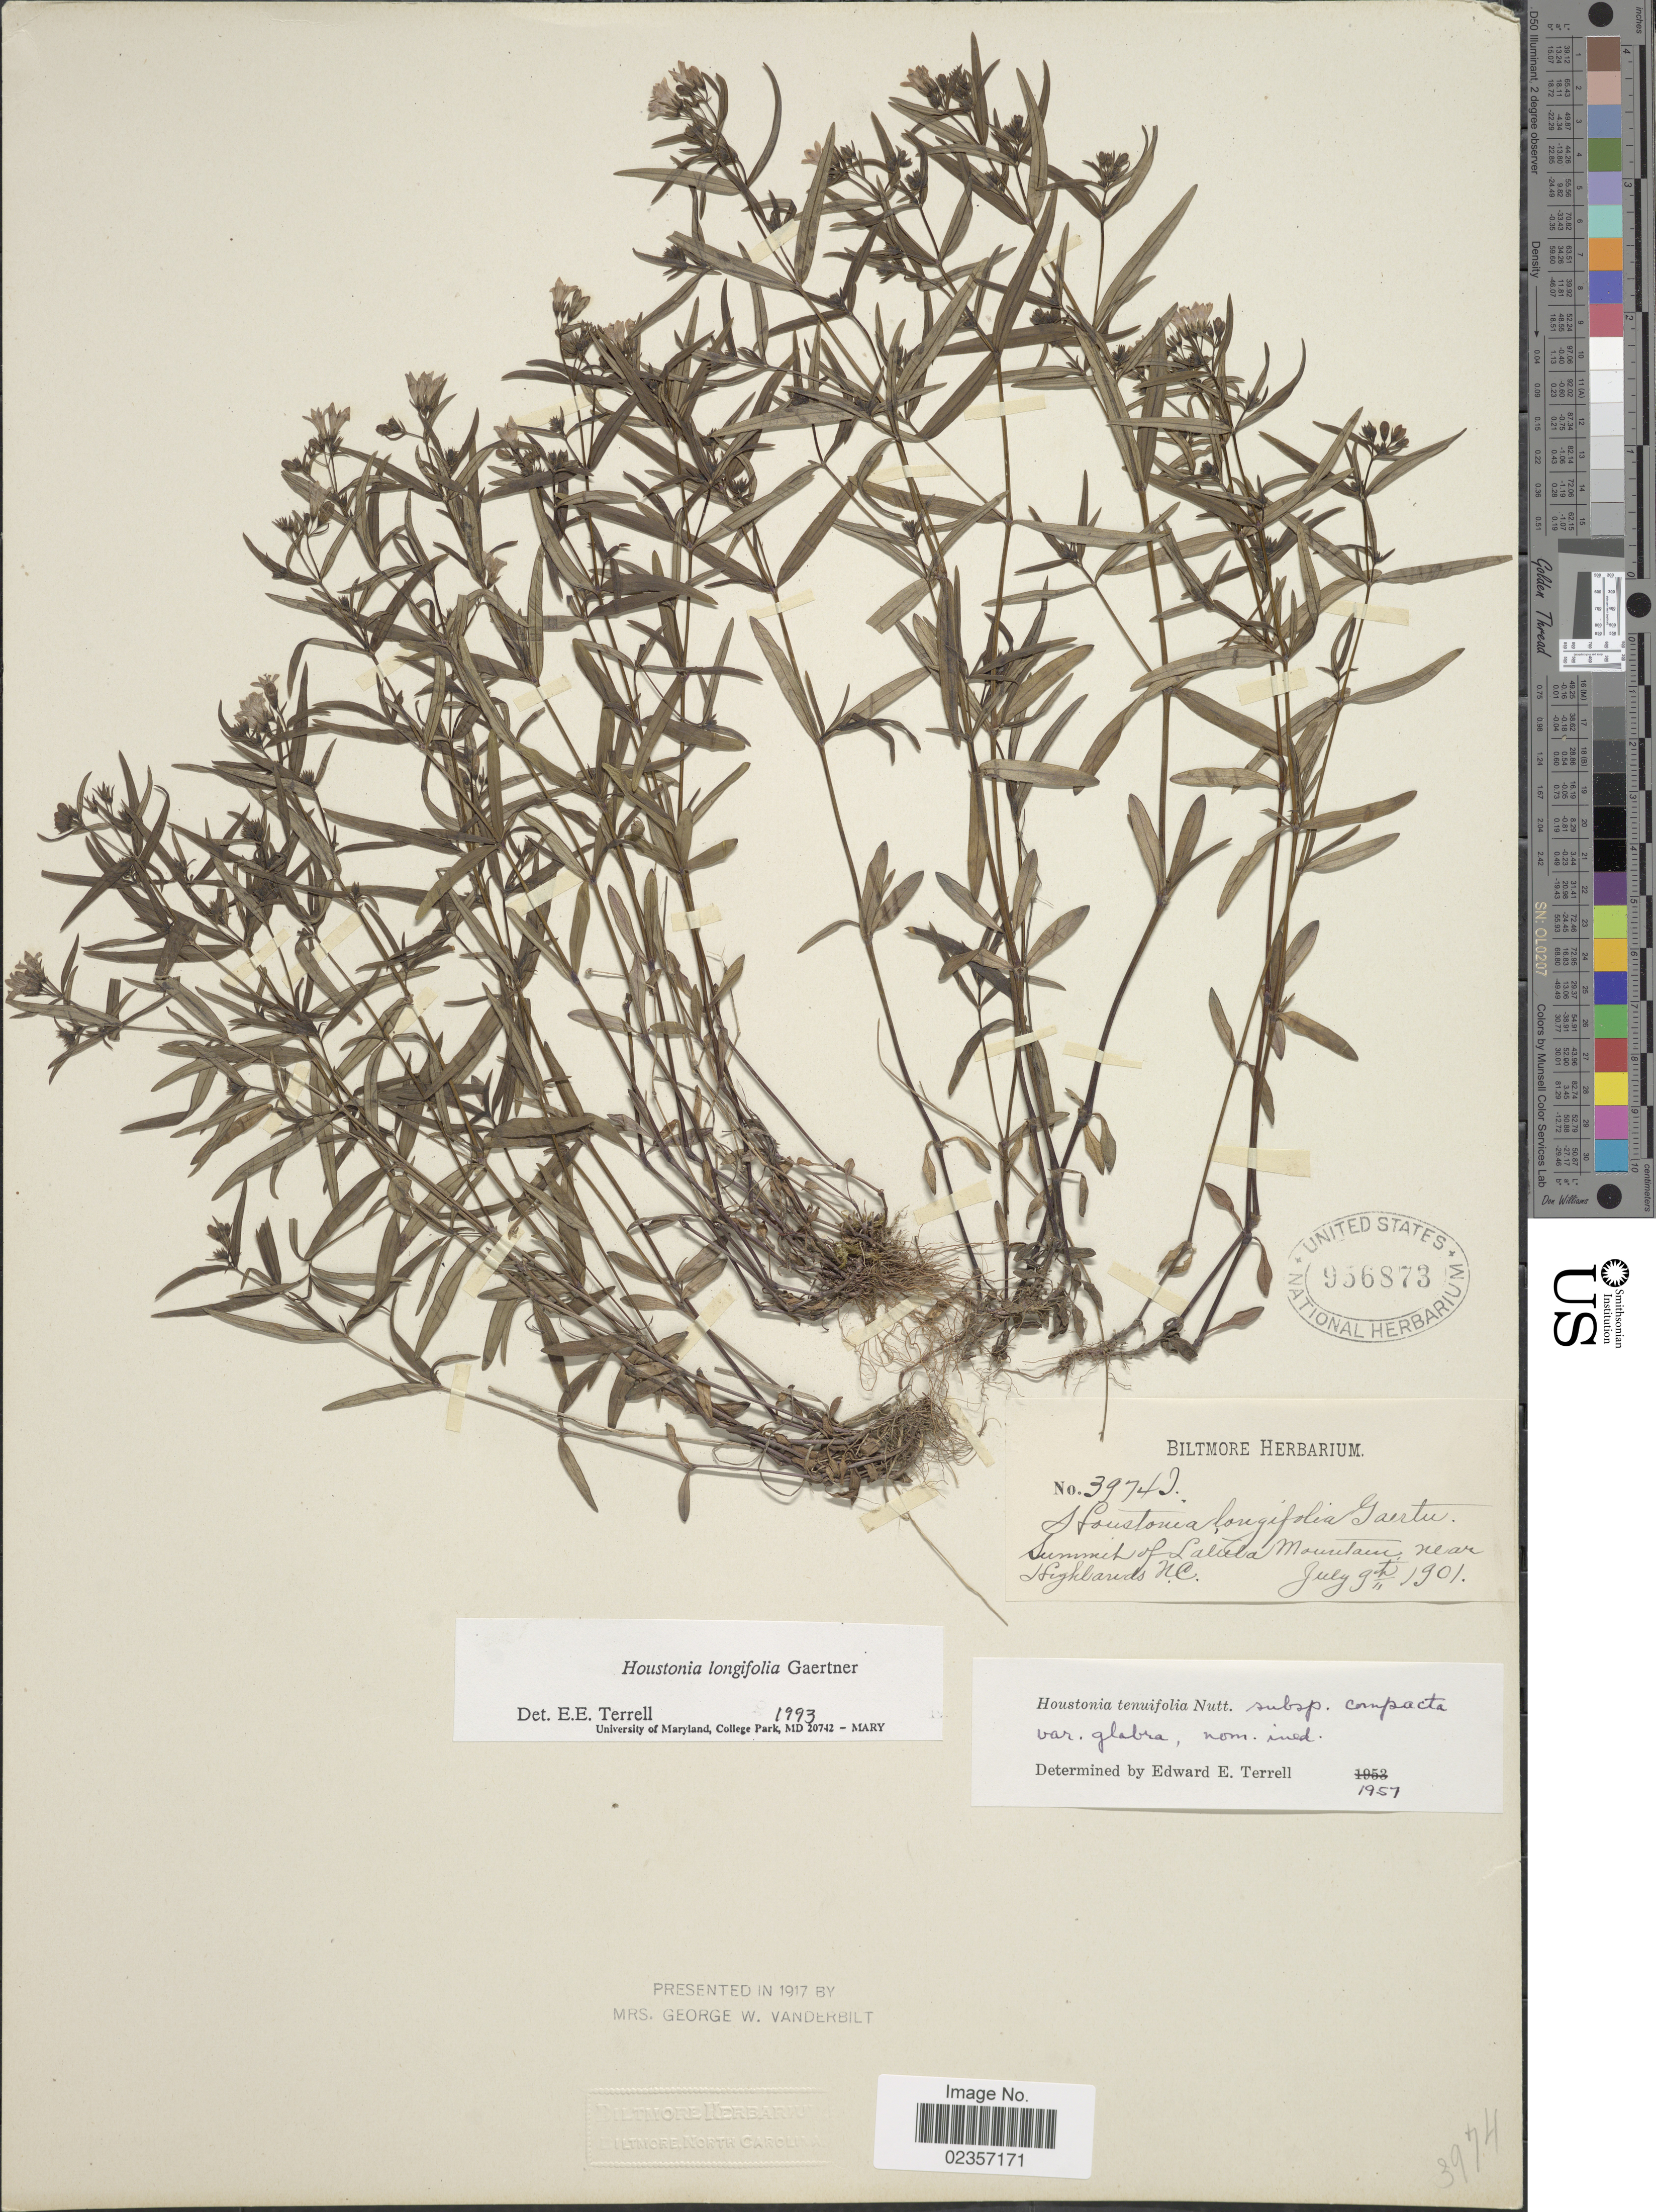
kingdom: Plantae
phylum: Tracheophyta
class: Magnoliopsida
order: Gentianales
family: Rubiaceae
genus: Houstonia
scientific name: Houstonia longifolia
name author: Gaertn.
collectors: ex herb. Biltmore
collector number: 3974J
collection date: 1901-07-09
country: United States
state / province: North Carolina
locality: Summit of Lalula Mountain, near Highlands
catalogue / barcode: US 95673